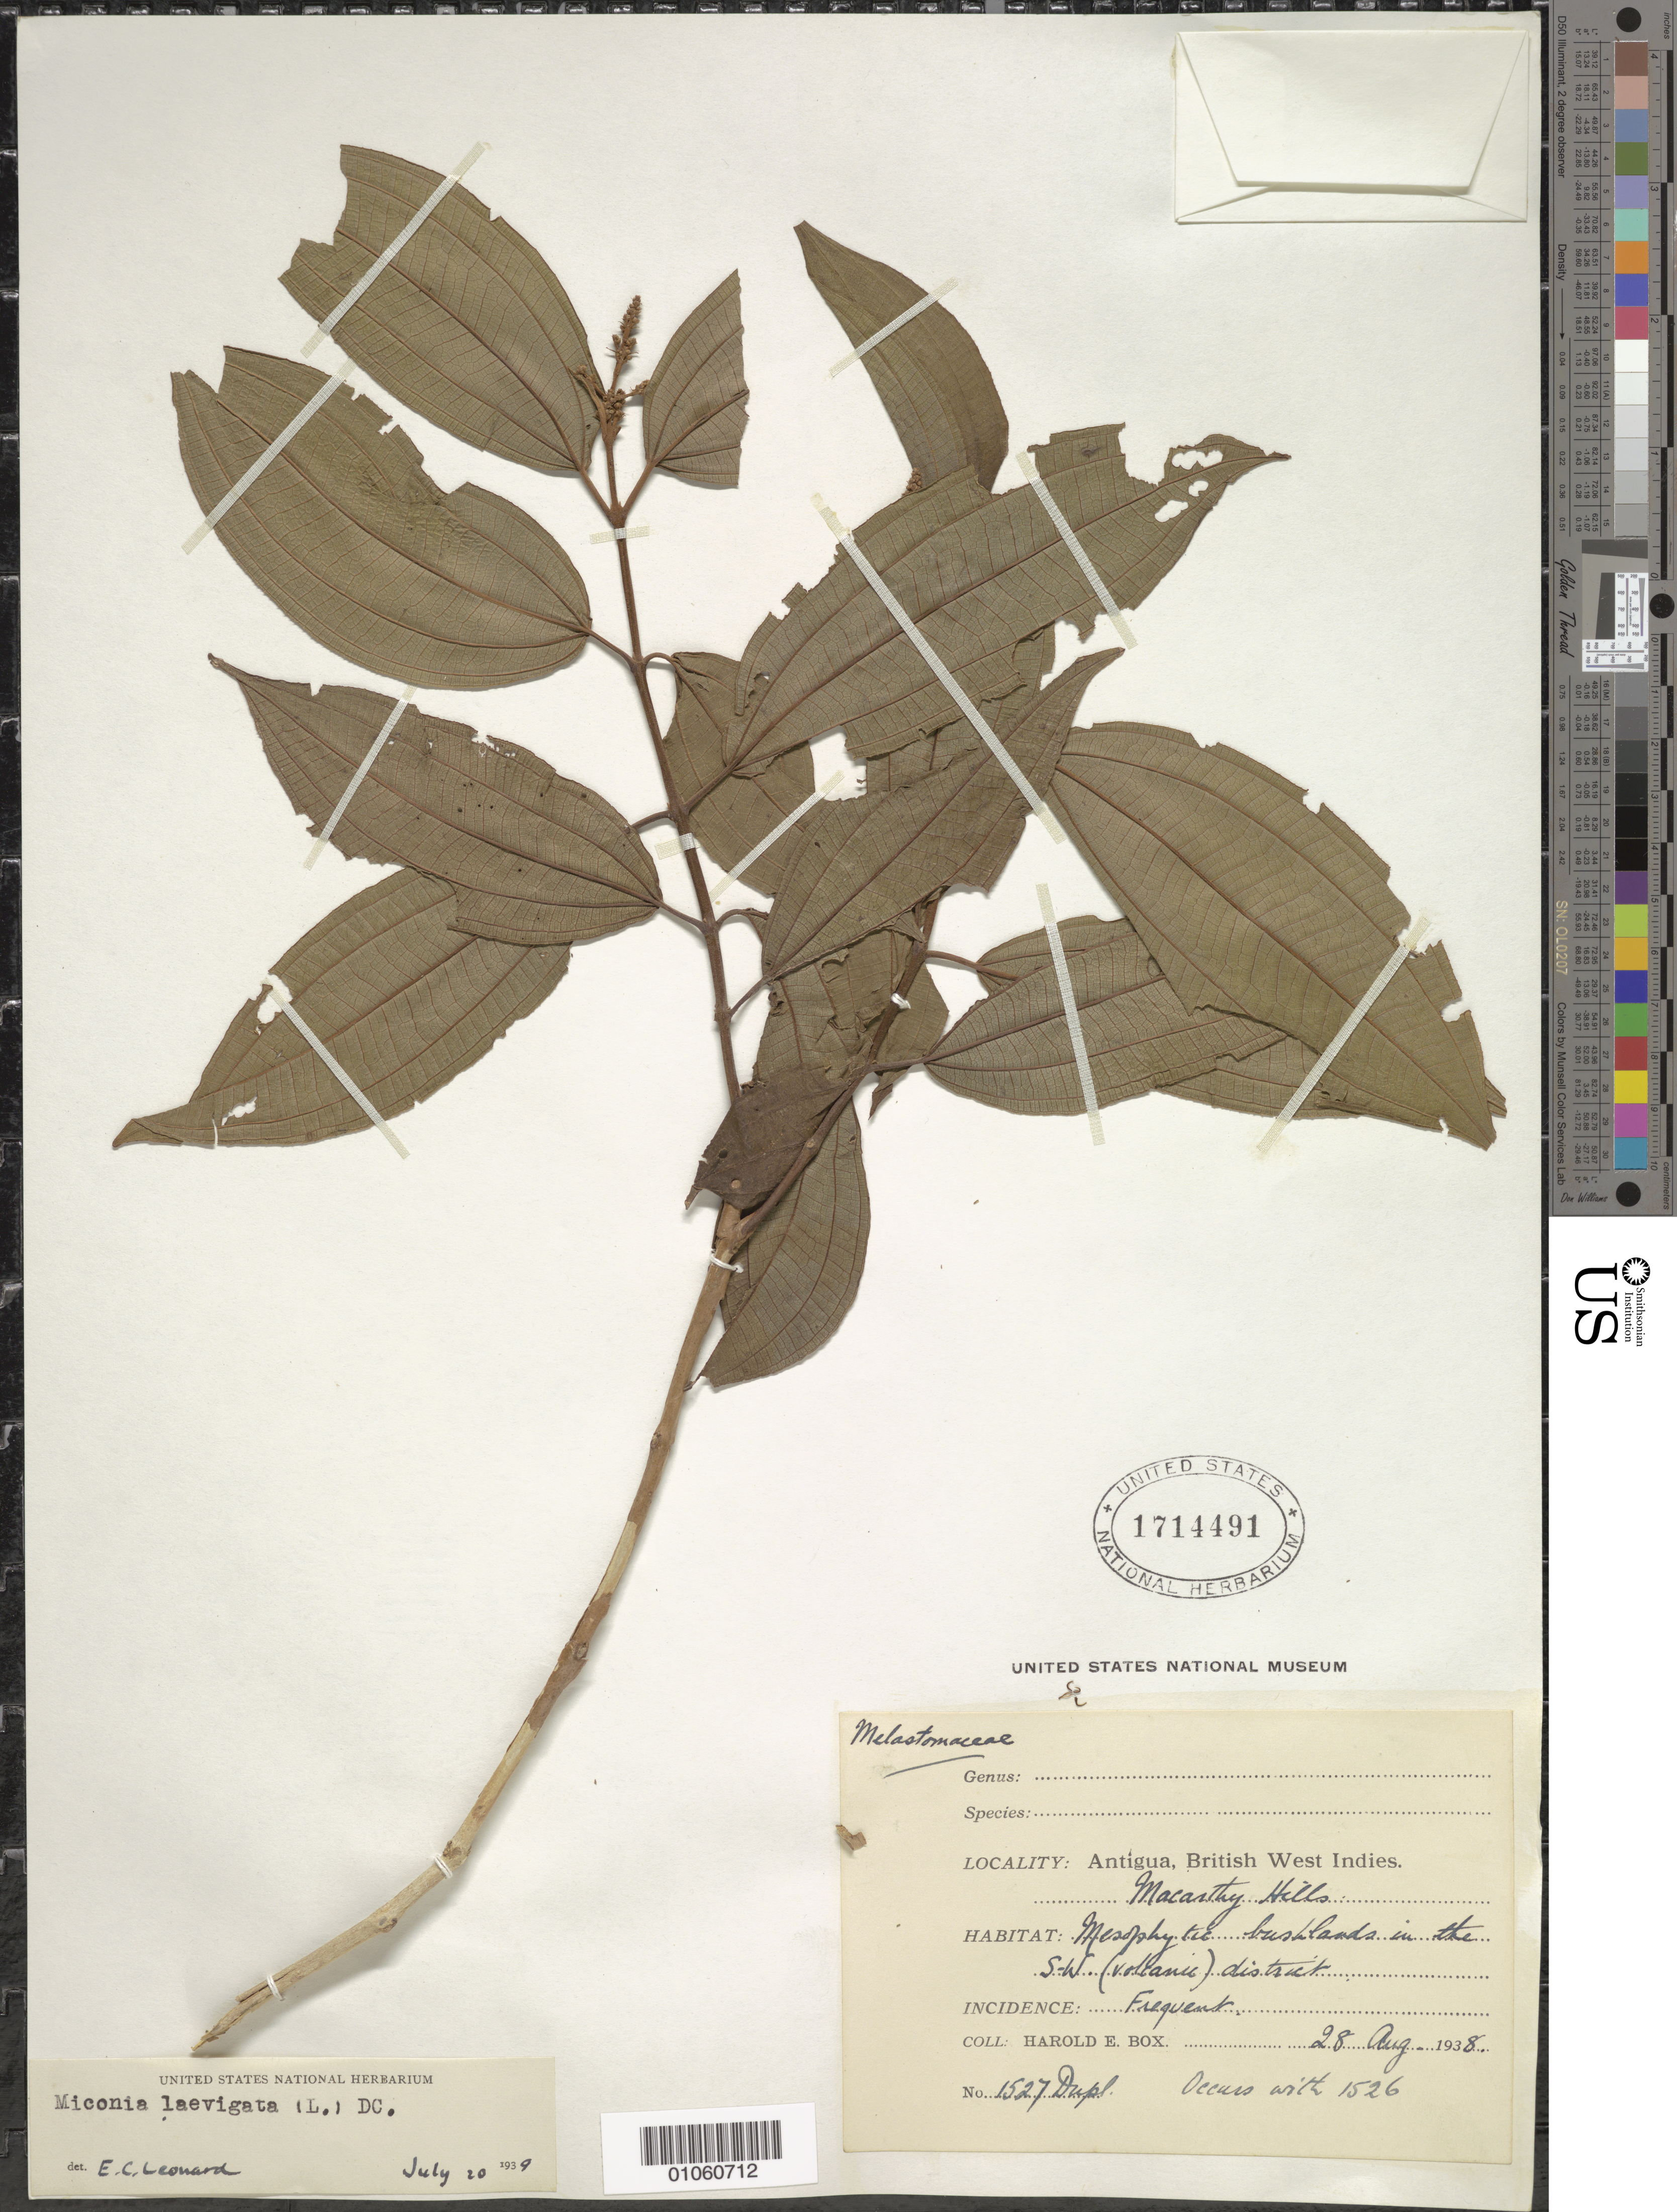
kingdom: Plantae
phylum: Tracheophyta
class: Magnoliopsida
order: Myrtales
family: Melastomataceae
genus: Miconia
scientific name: Miconia laevigata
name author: (L.) D. Don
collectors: H. E. Box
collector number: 1527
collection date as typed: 28 Aug 1938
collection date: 1938-08-28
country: Antigua and Barbuda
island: Antigua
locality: Macarthy Hills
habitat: Mesophytic bushlands in the SW (volcanic) district; frequent. Occurs with 1526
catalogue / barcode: US 1714491